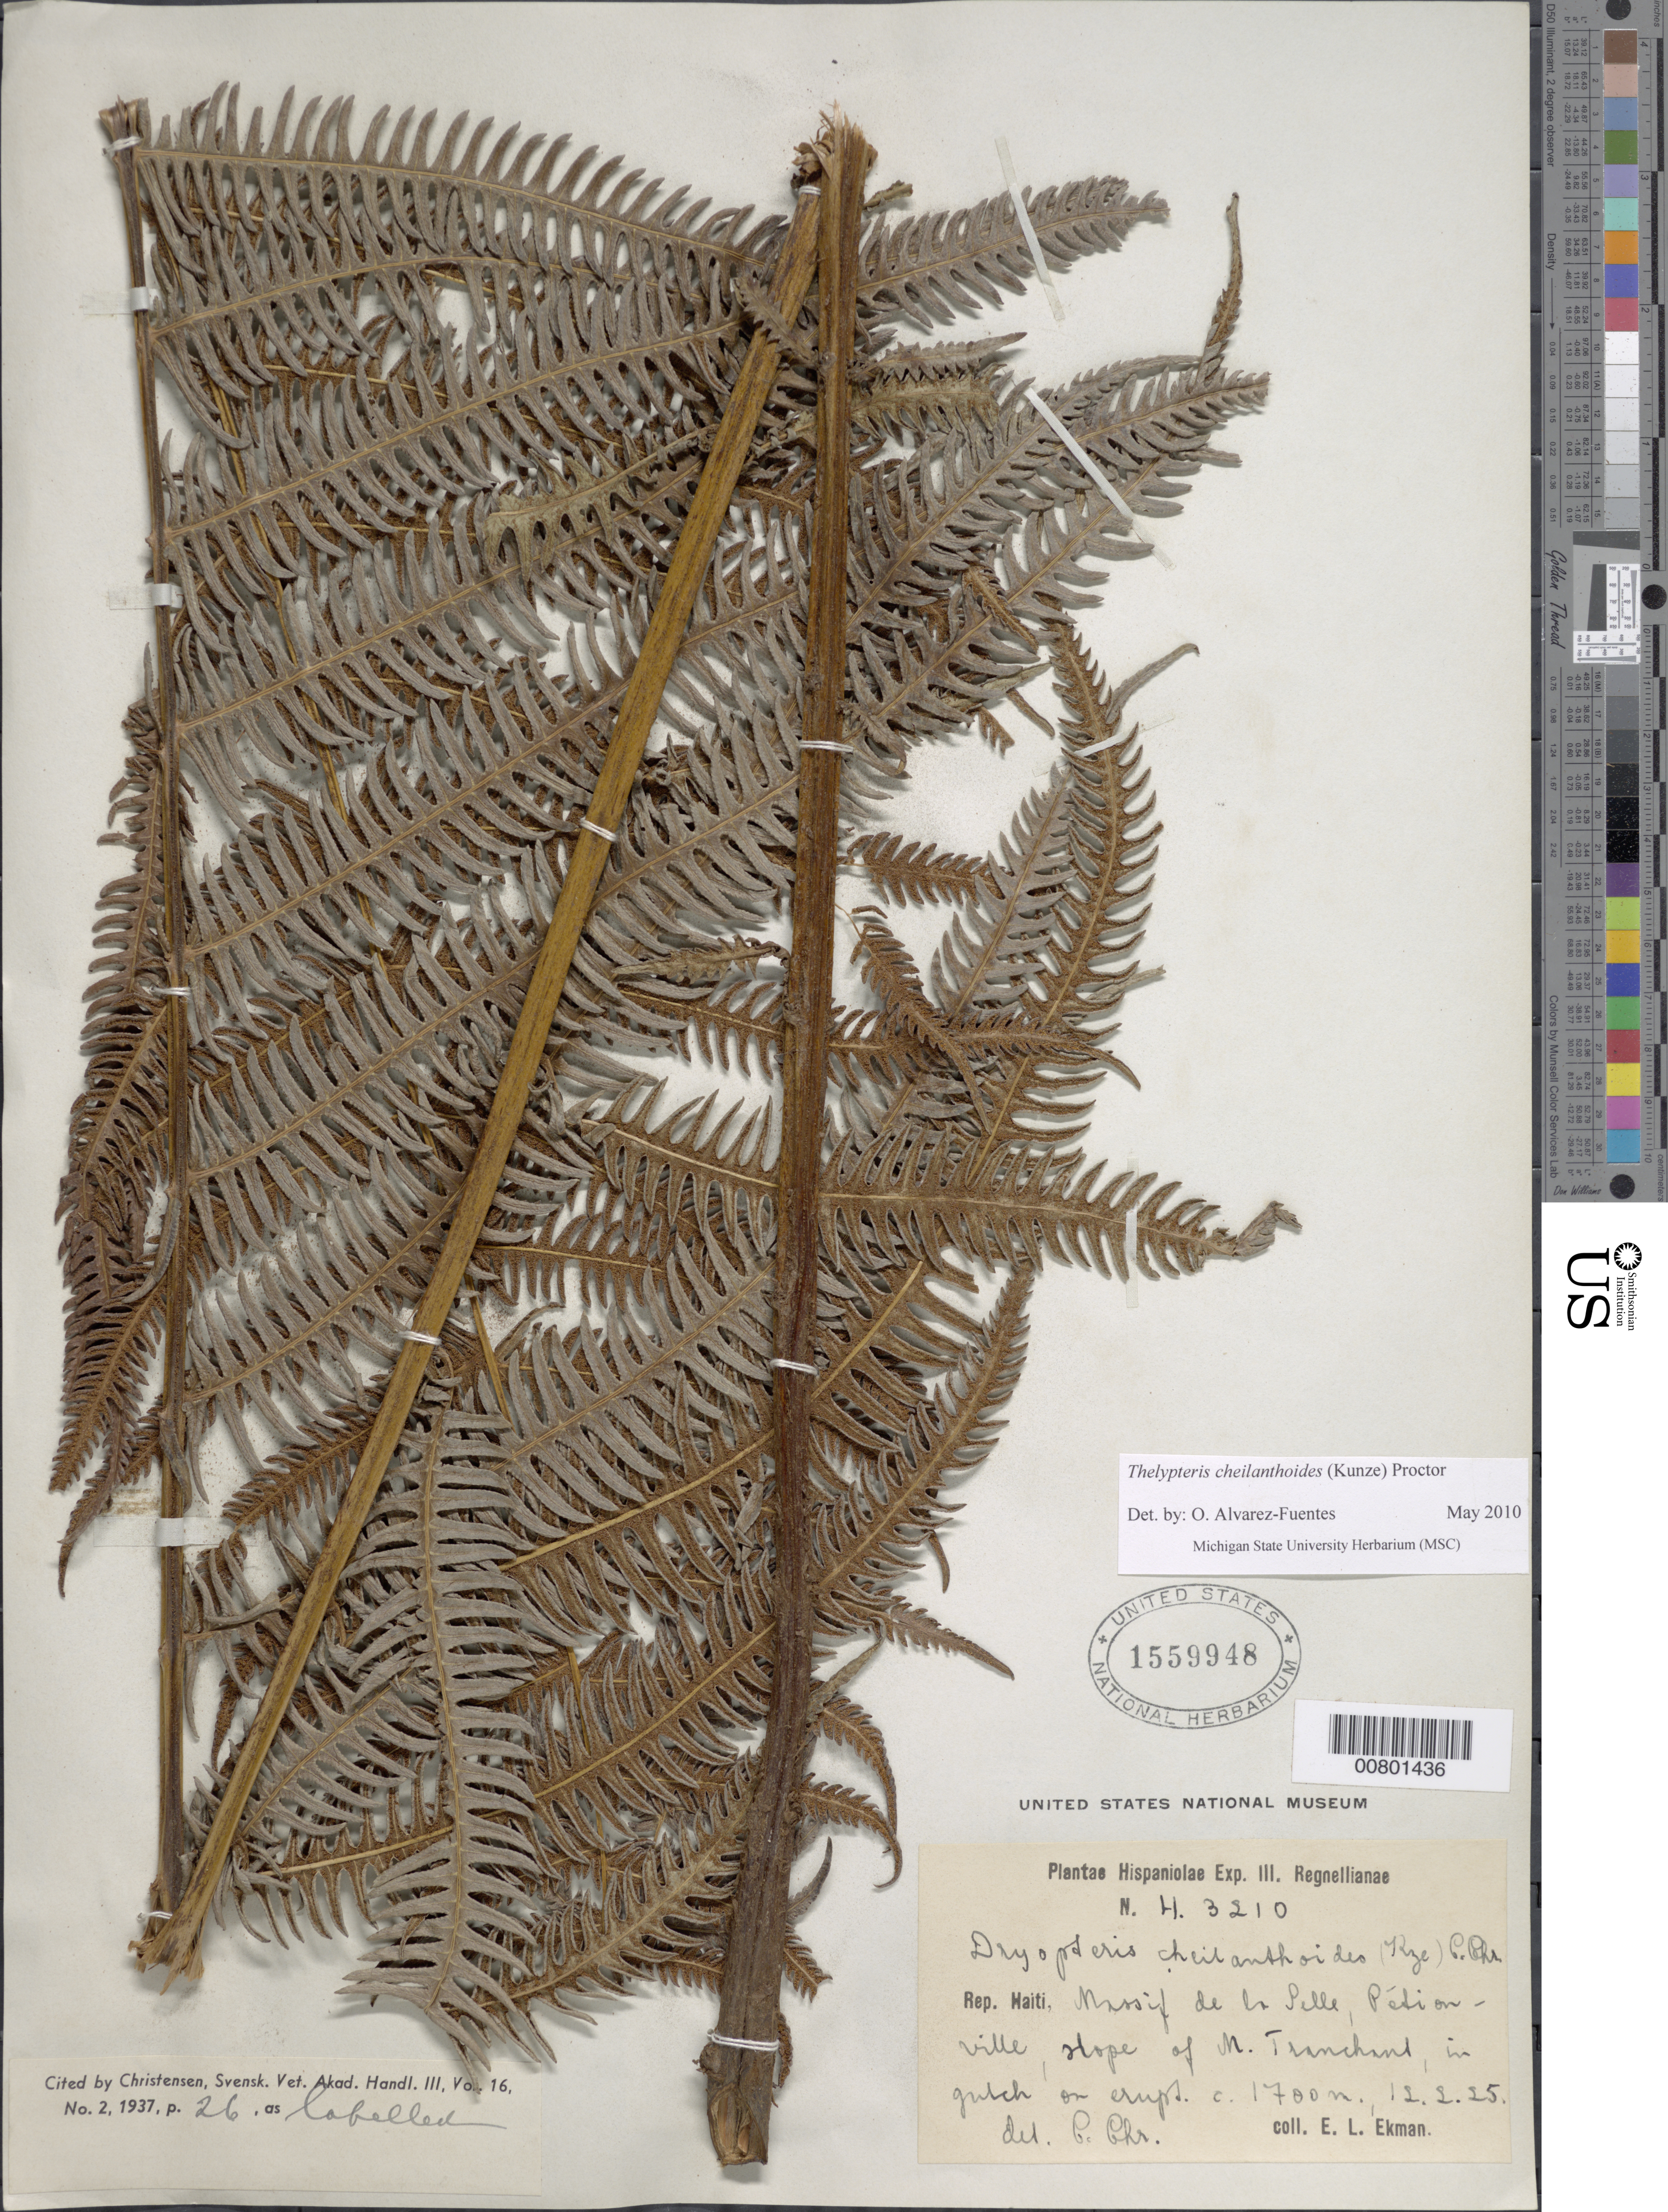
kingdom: Plantae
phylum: Tracheophyta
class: Polypodiopsida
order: Polypodiales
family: Thelypteridaceae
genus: Amauropelta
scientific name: Amauropelta cheilanthoides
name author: (Kunze) Á. Löve & D. Löve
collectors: E. L. Ekman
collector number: H 3210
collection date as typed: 12 Feb 1925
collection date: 1925-02-12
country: Haiti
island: Hispaniola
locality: Massif de la Selle, Pétionville, slope of M. Tranchand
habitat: Slope, in gulch on erupt.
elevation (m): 1700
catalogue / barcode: US 1559948